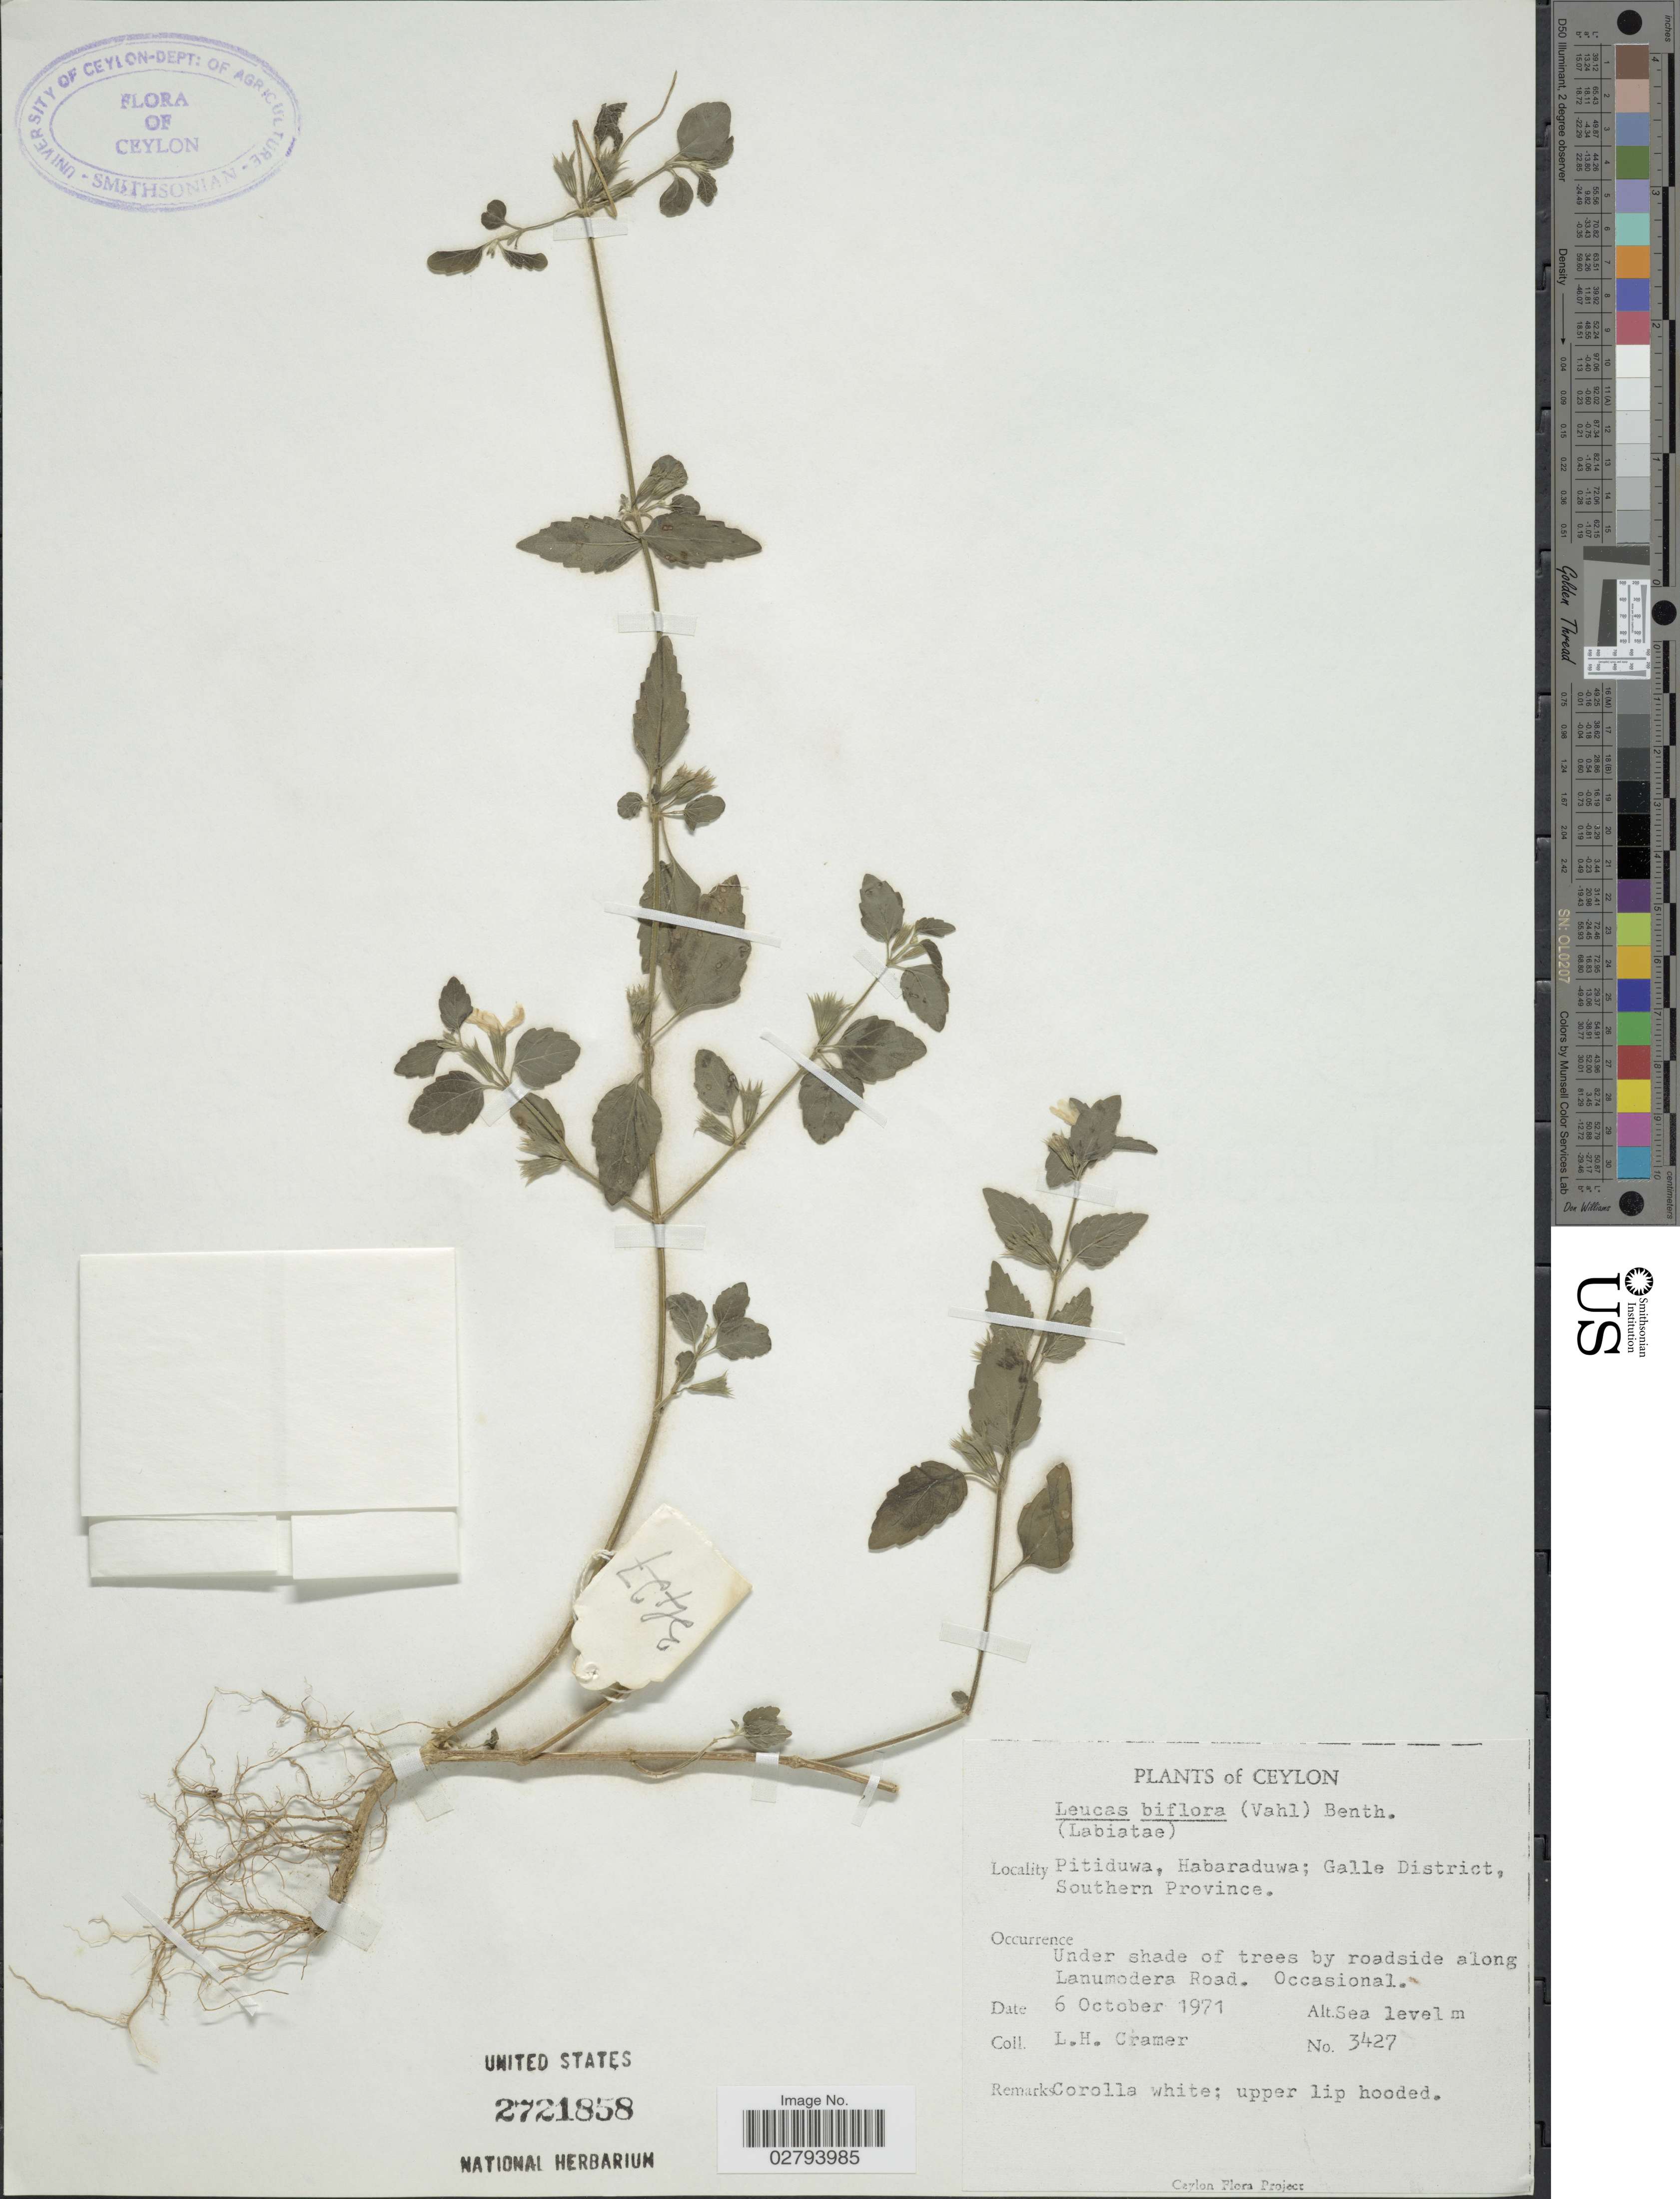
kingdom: Plantae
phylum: Tracheophyta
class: Magnoliopsida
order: Lamiales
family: Lamiaceae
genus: Leucas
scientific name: Leucas biflora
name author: (Vahl) Sm.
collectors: L. H. Cramer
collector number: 3427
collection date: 1971-10-06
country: Sri Lanka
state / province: Southern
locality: Ceylon, Pitiduwa, Habaraduwa; Galle District, Southern Province, Under shade of trees by roadside along Lanumodera Road.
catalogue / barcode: US 2721858